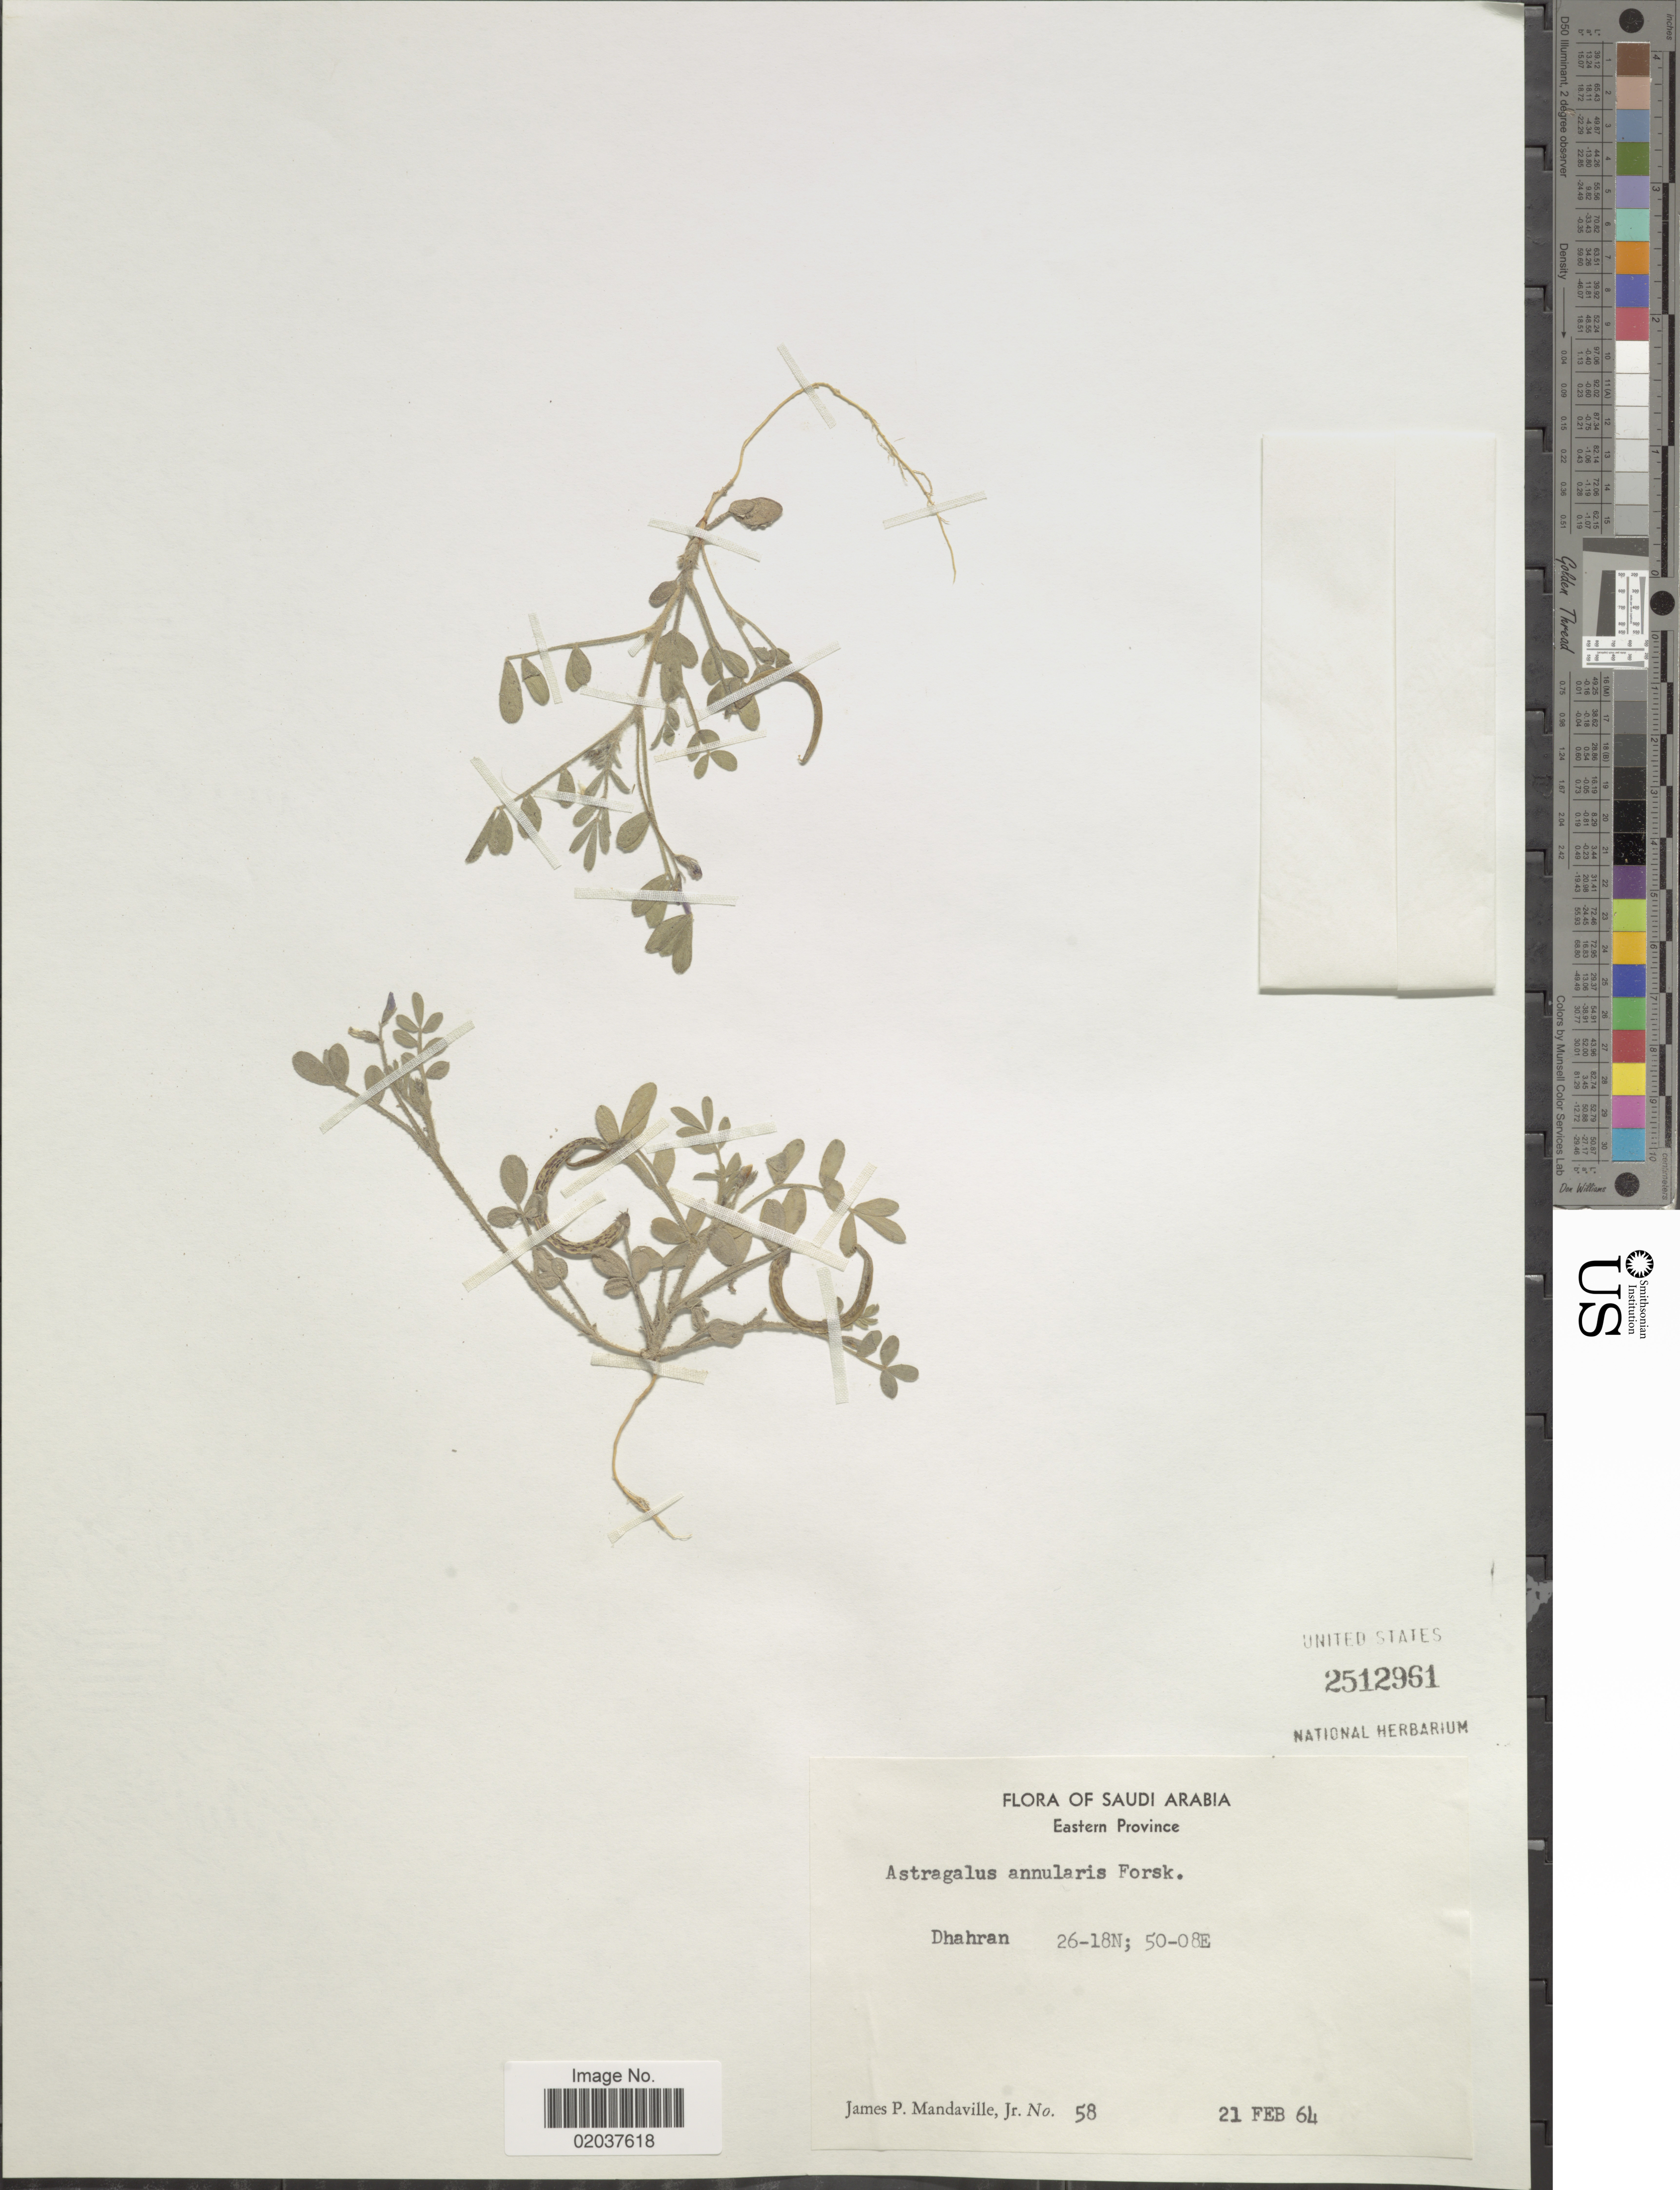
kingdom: Plantae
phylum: Tracheophyta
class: Magnoliopsida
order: Fabales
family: Fabaceae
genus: Astragalus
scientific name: Astragalus annularis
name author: Forssk.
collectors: J. Mandaville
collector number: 58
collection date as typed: Transcribed d/m/y: 21/2/64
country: Saudi Arabia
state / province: Ash Sharqiyah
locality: Eastern Province, Dhahran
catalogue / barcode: US 2512961